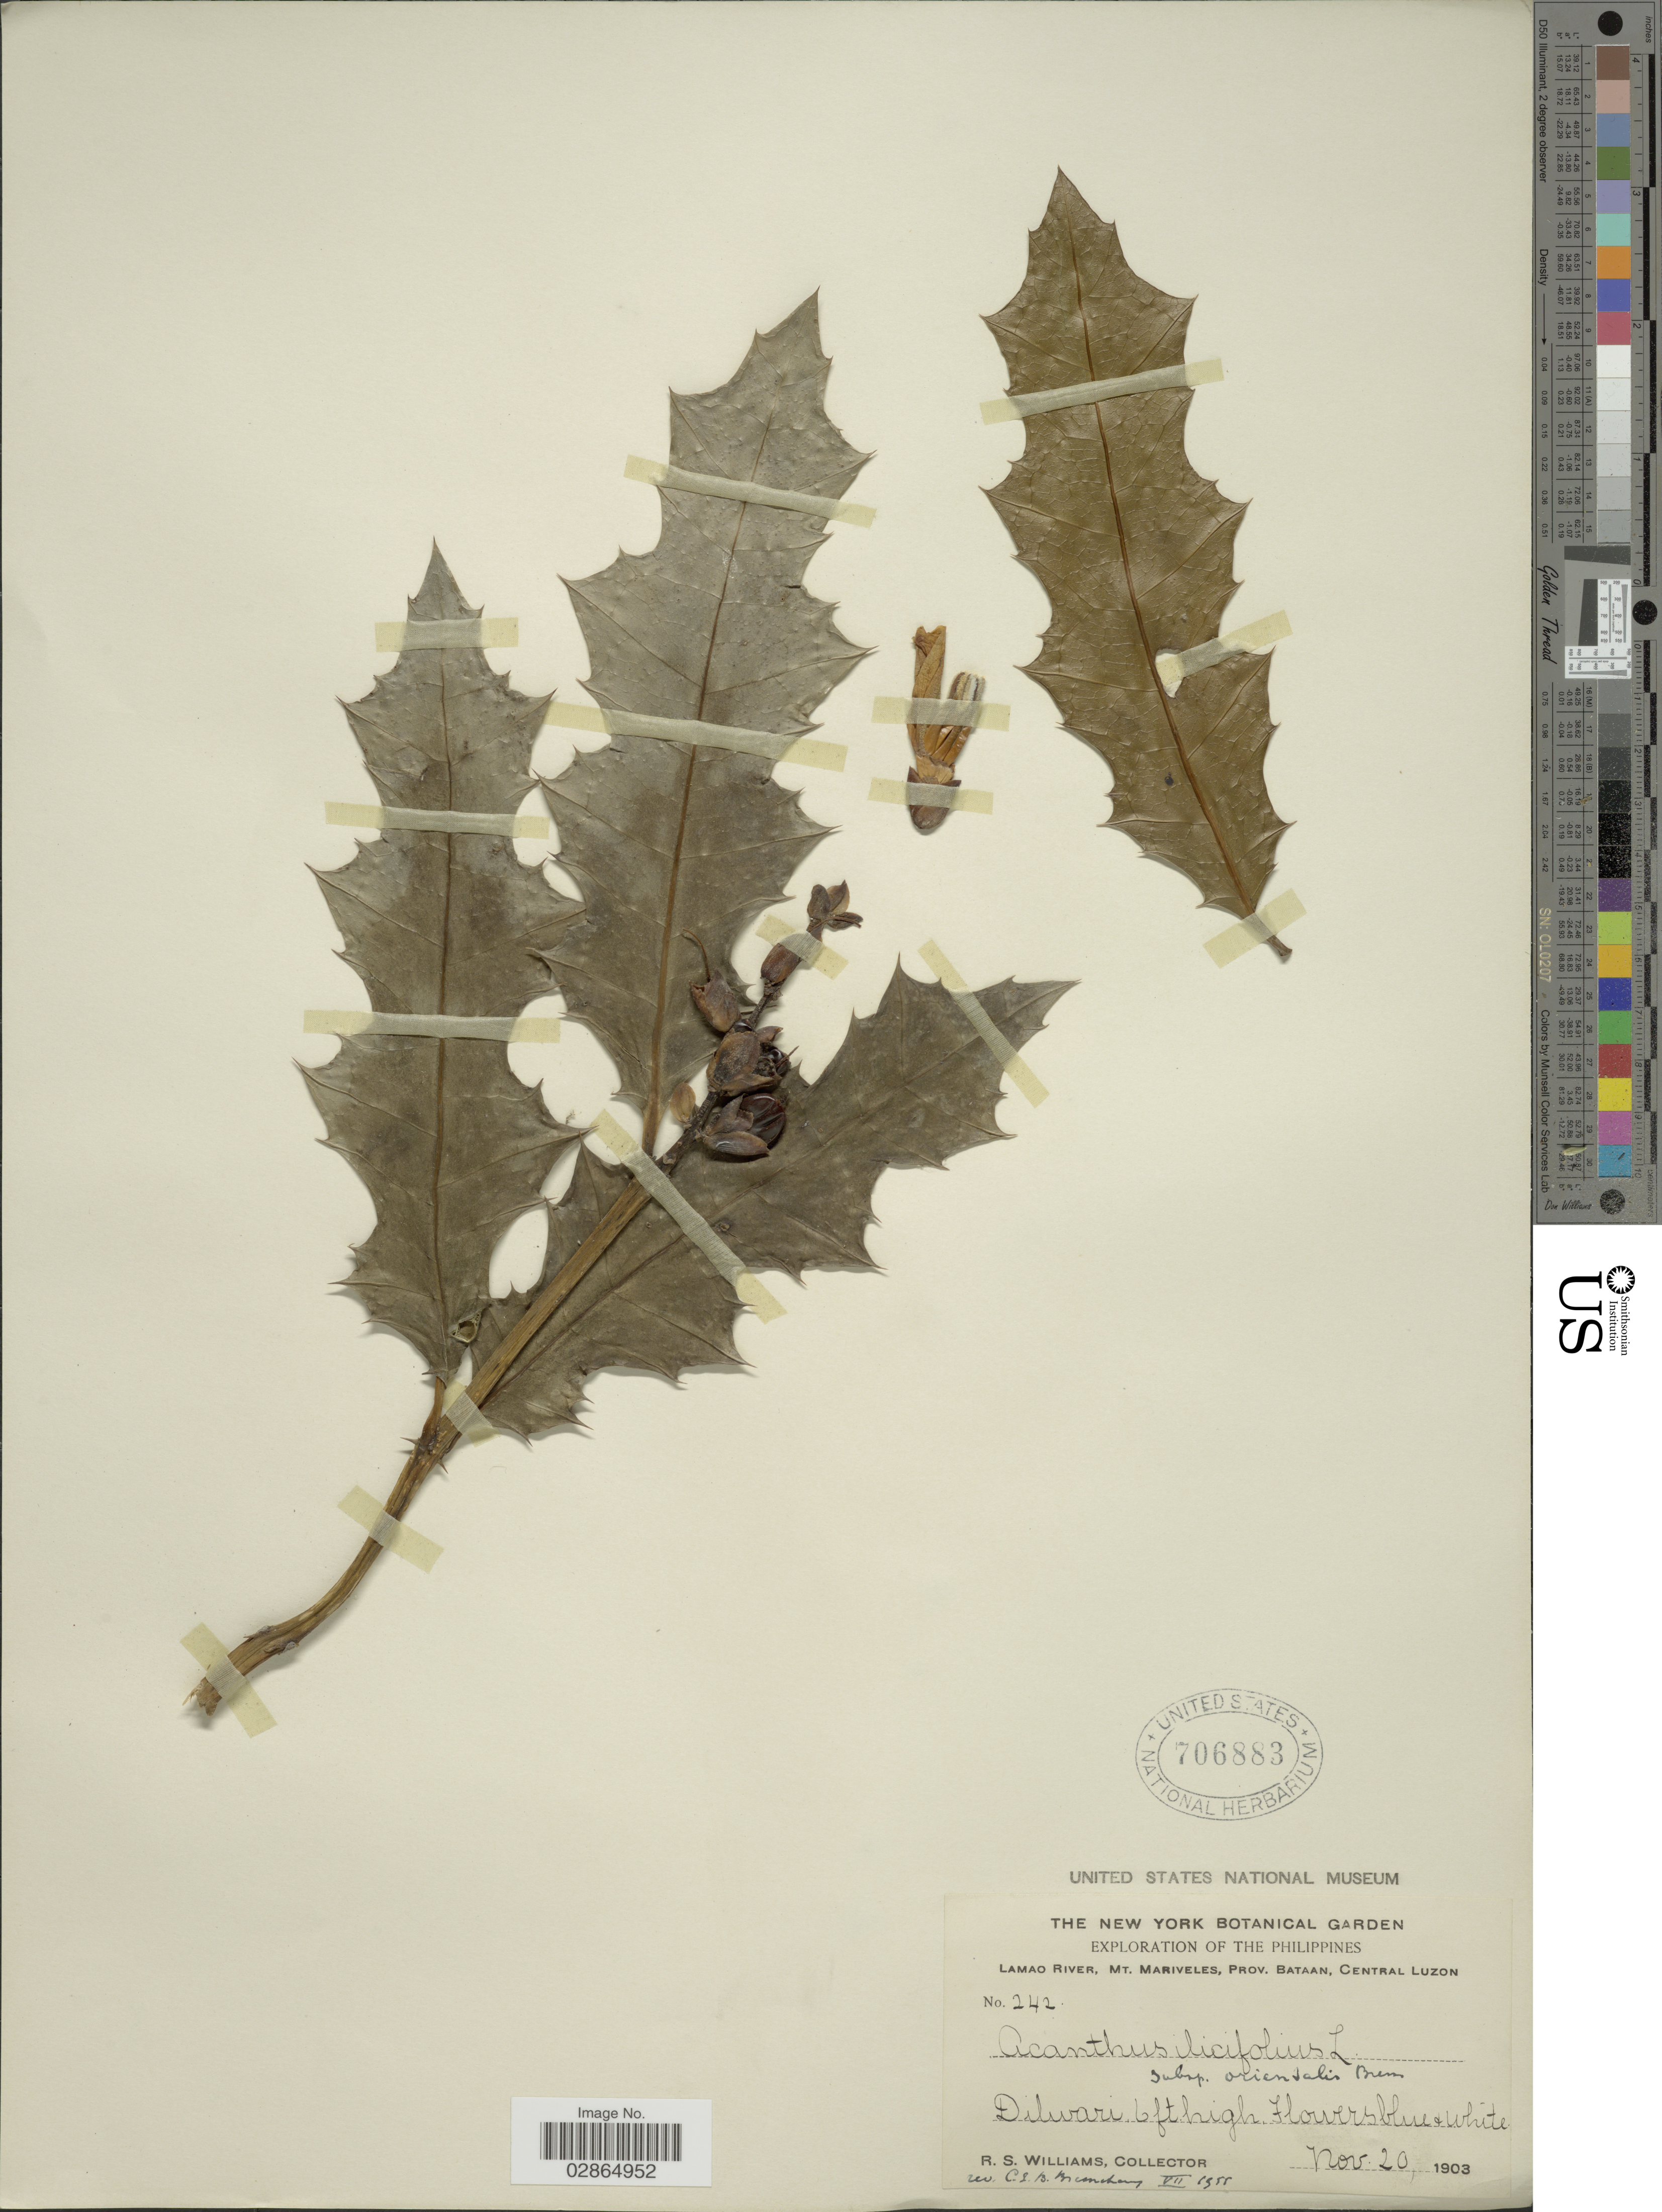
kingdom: Plantae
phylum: Tracheophyta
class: Magnoliopsida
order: Lamiales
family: Acanthaceae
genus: Acanthus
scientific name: Acanthus ilicifolius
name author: L.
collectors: R. S. Williams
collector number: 242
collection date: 1903-11-20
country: Philippines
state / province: Central Luzon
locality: Lamao River, Mt. Mariveles, Prov. Bataan.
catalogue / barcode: US 706883